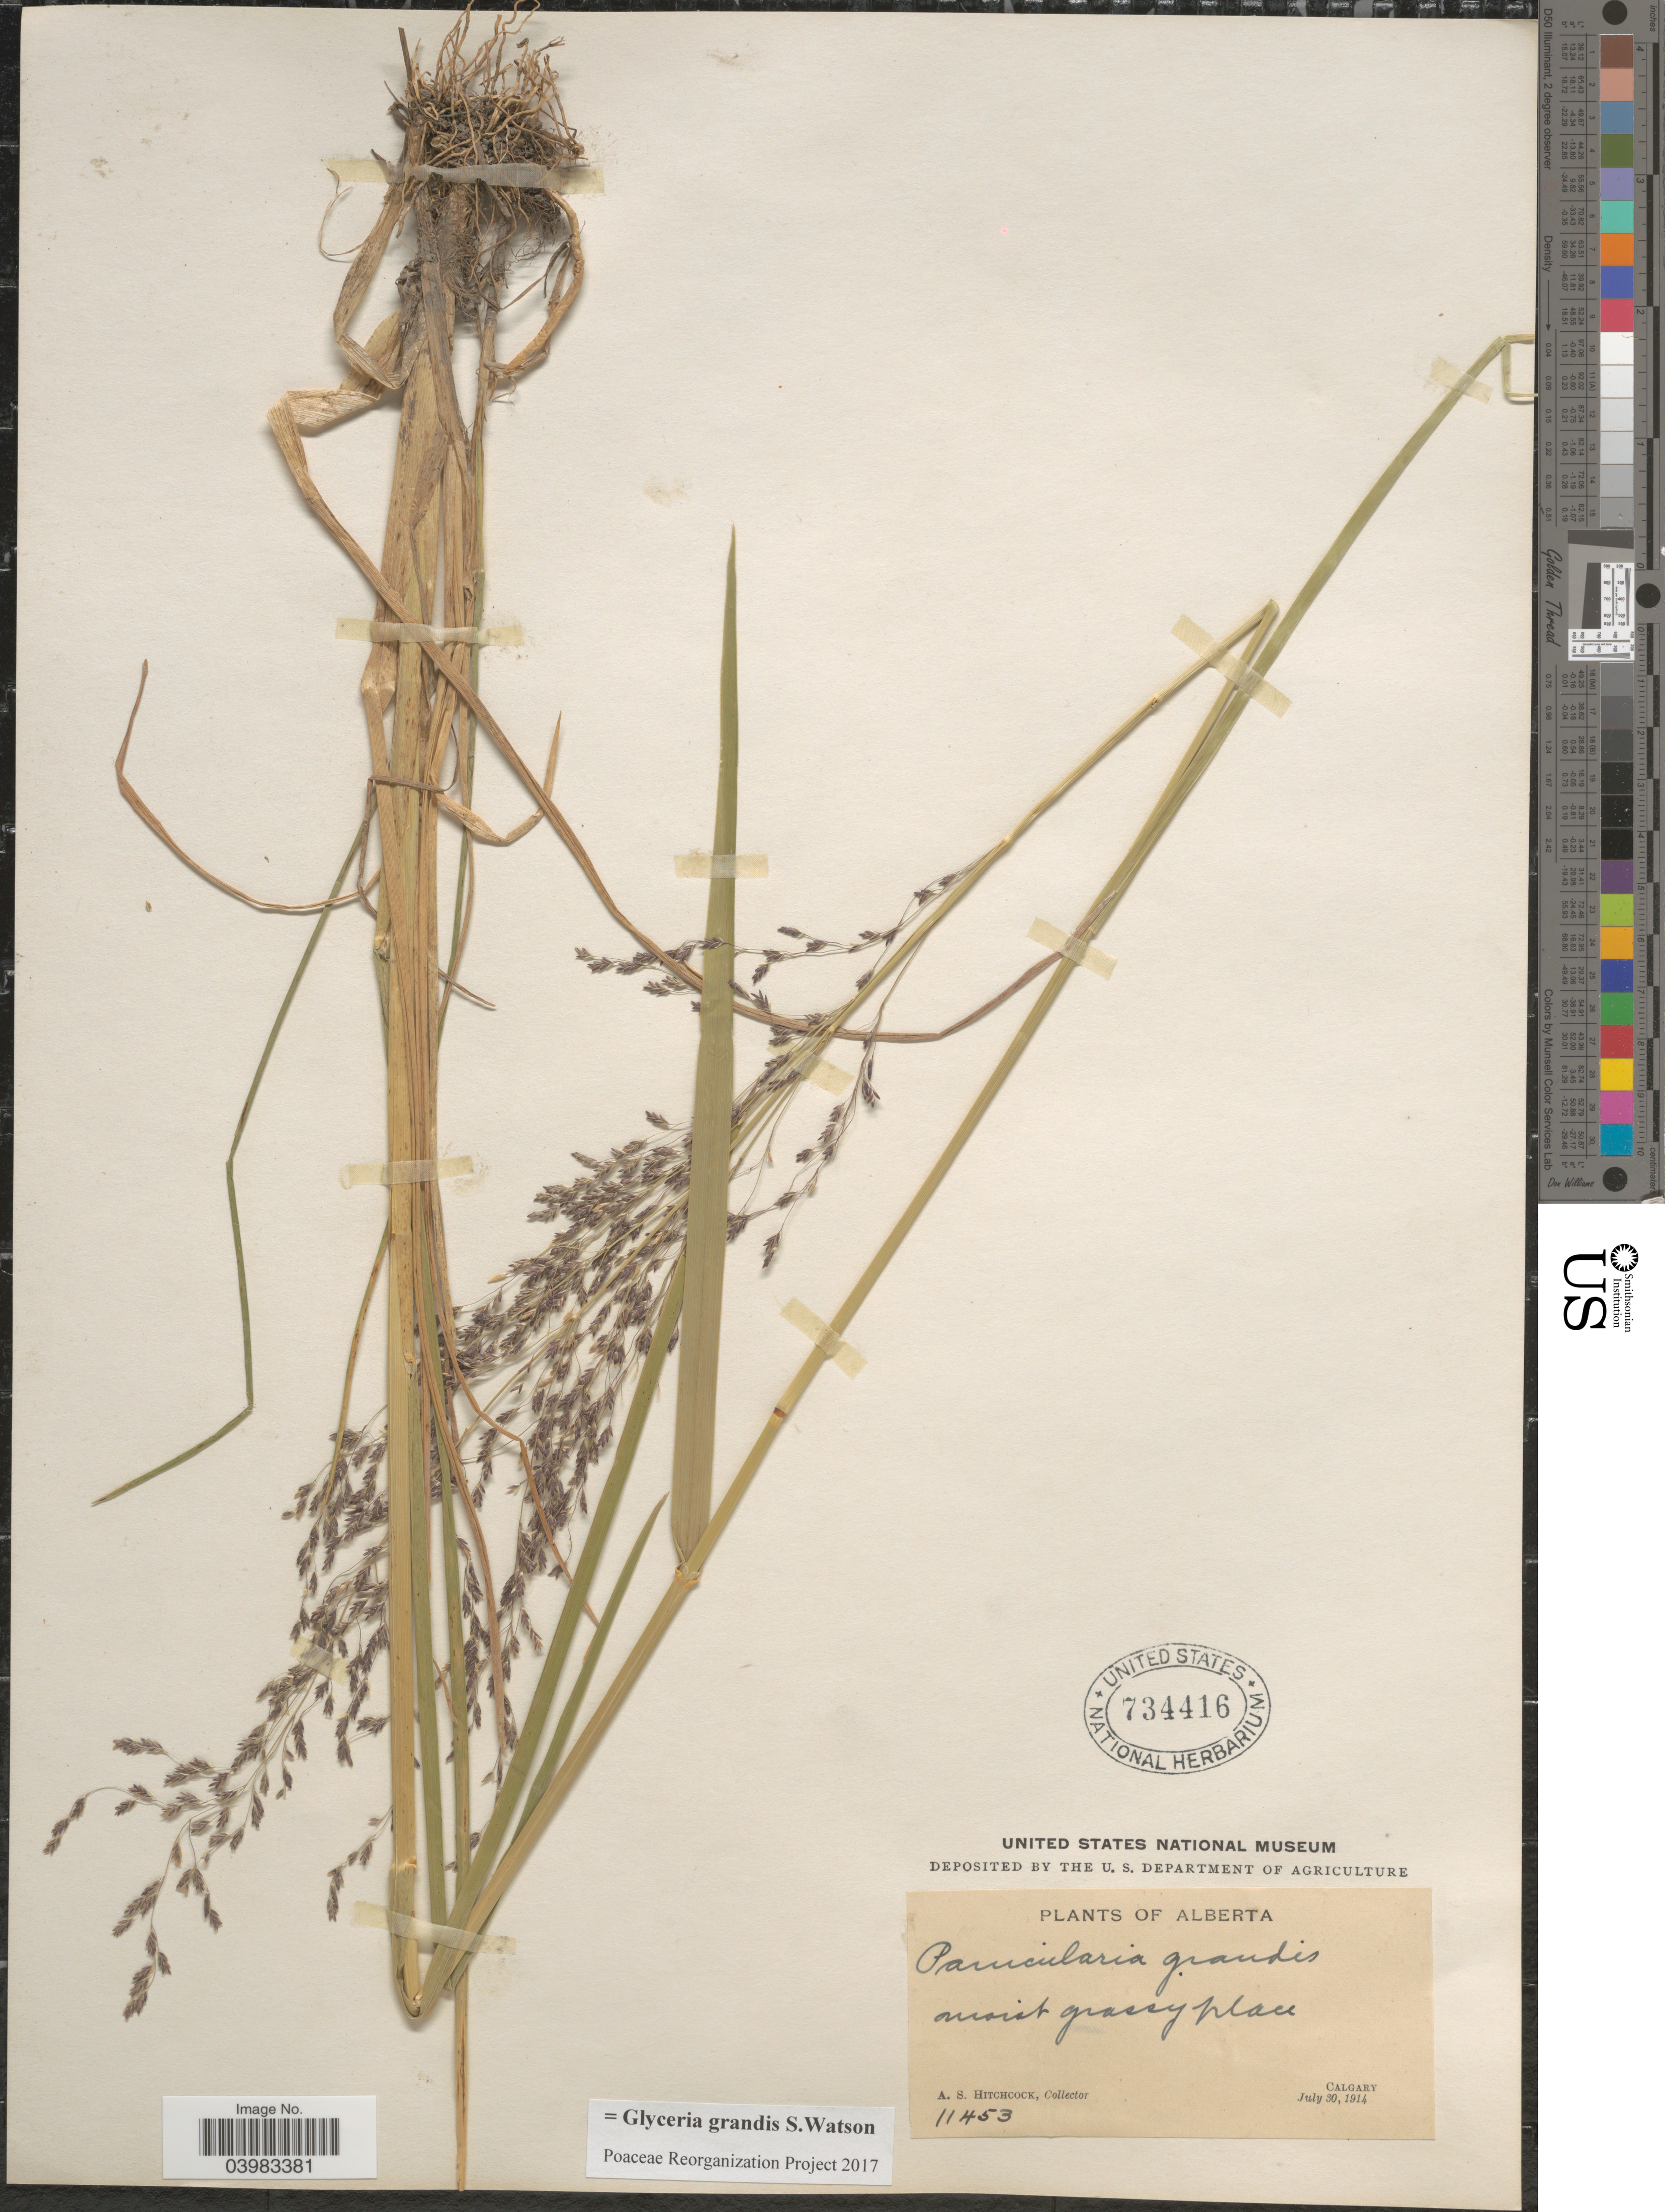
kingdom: Plantae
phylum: Tracheophyta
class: Liliopsida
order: Poales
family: Poaceae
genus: Glyceria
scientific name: Glyceria grandis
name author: S. Watson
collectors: A. S. Hitchcock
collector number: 11453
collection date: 1914-07-30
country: Canada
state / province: Alberta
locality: Calgary.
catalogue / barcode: US 734416